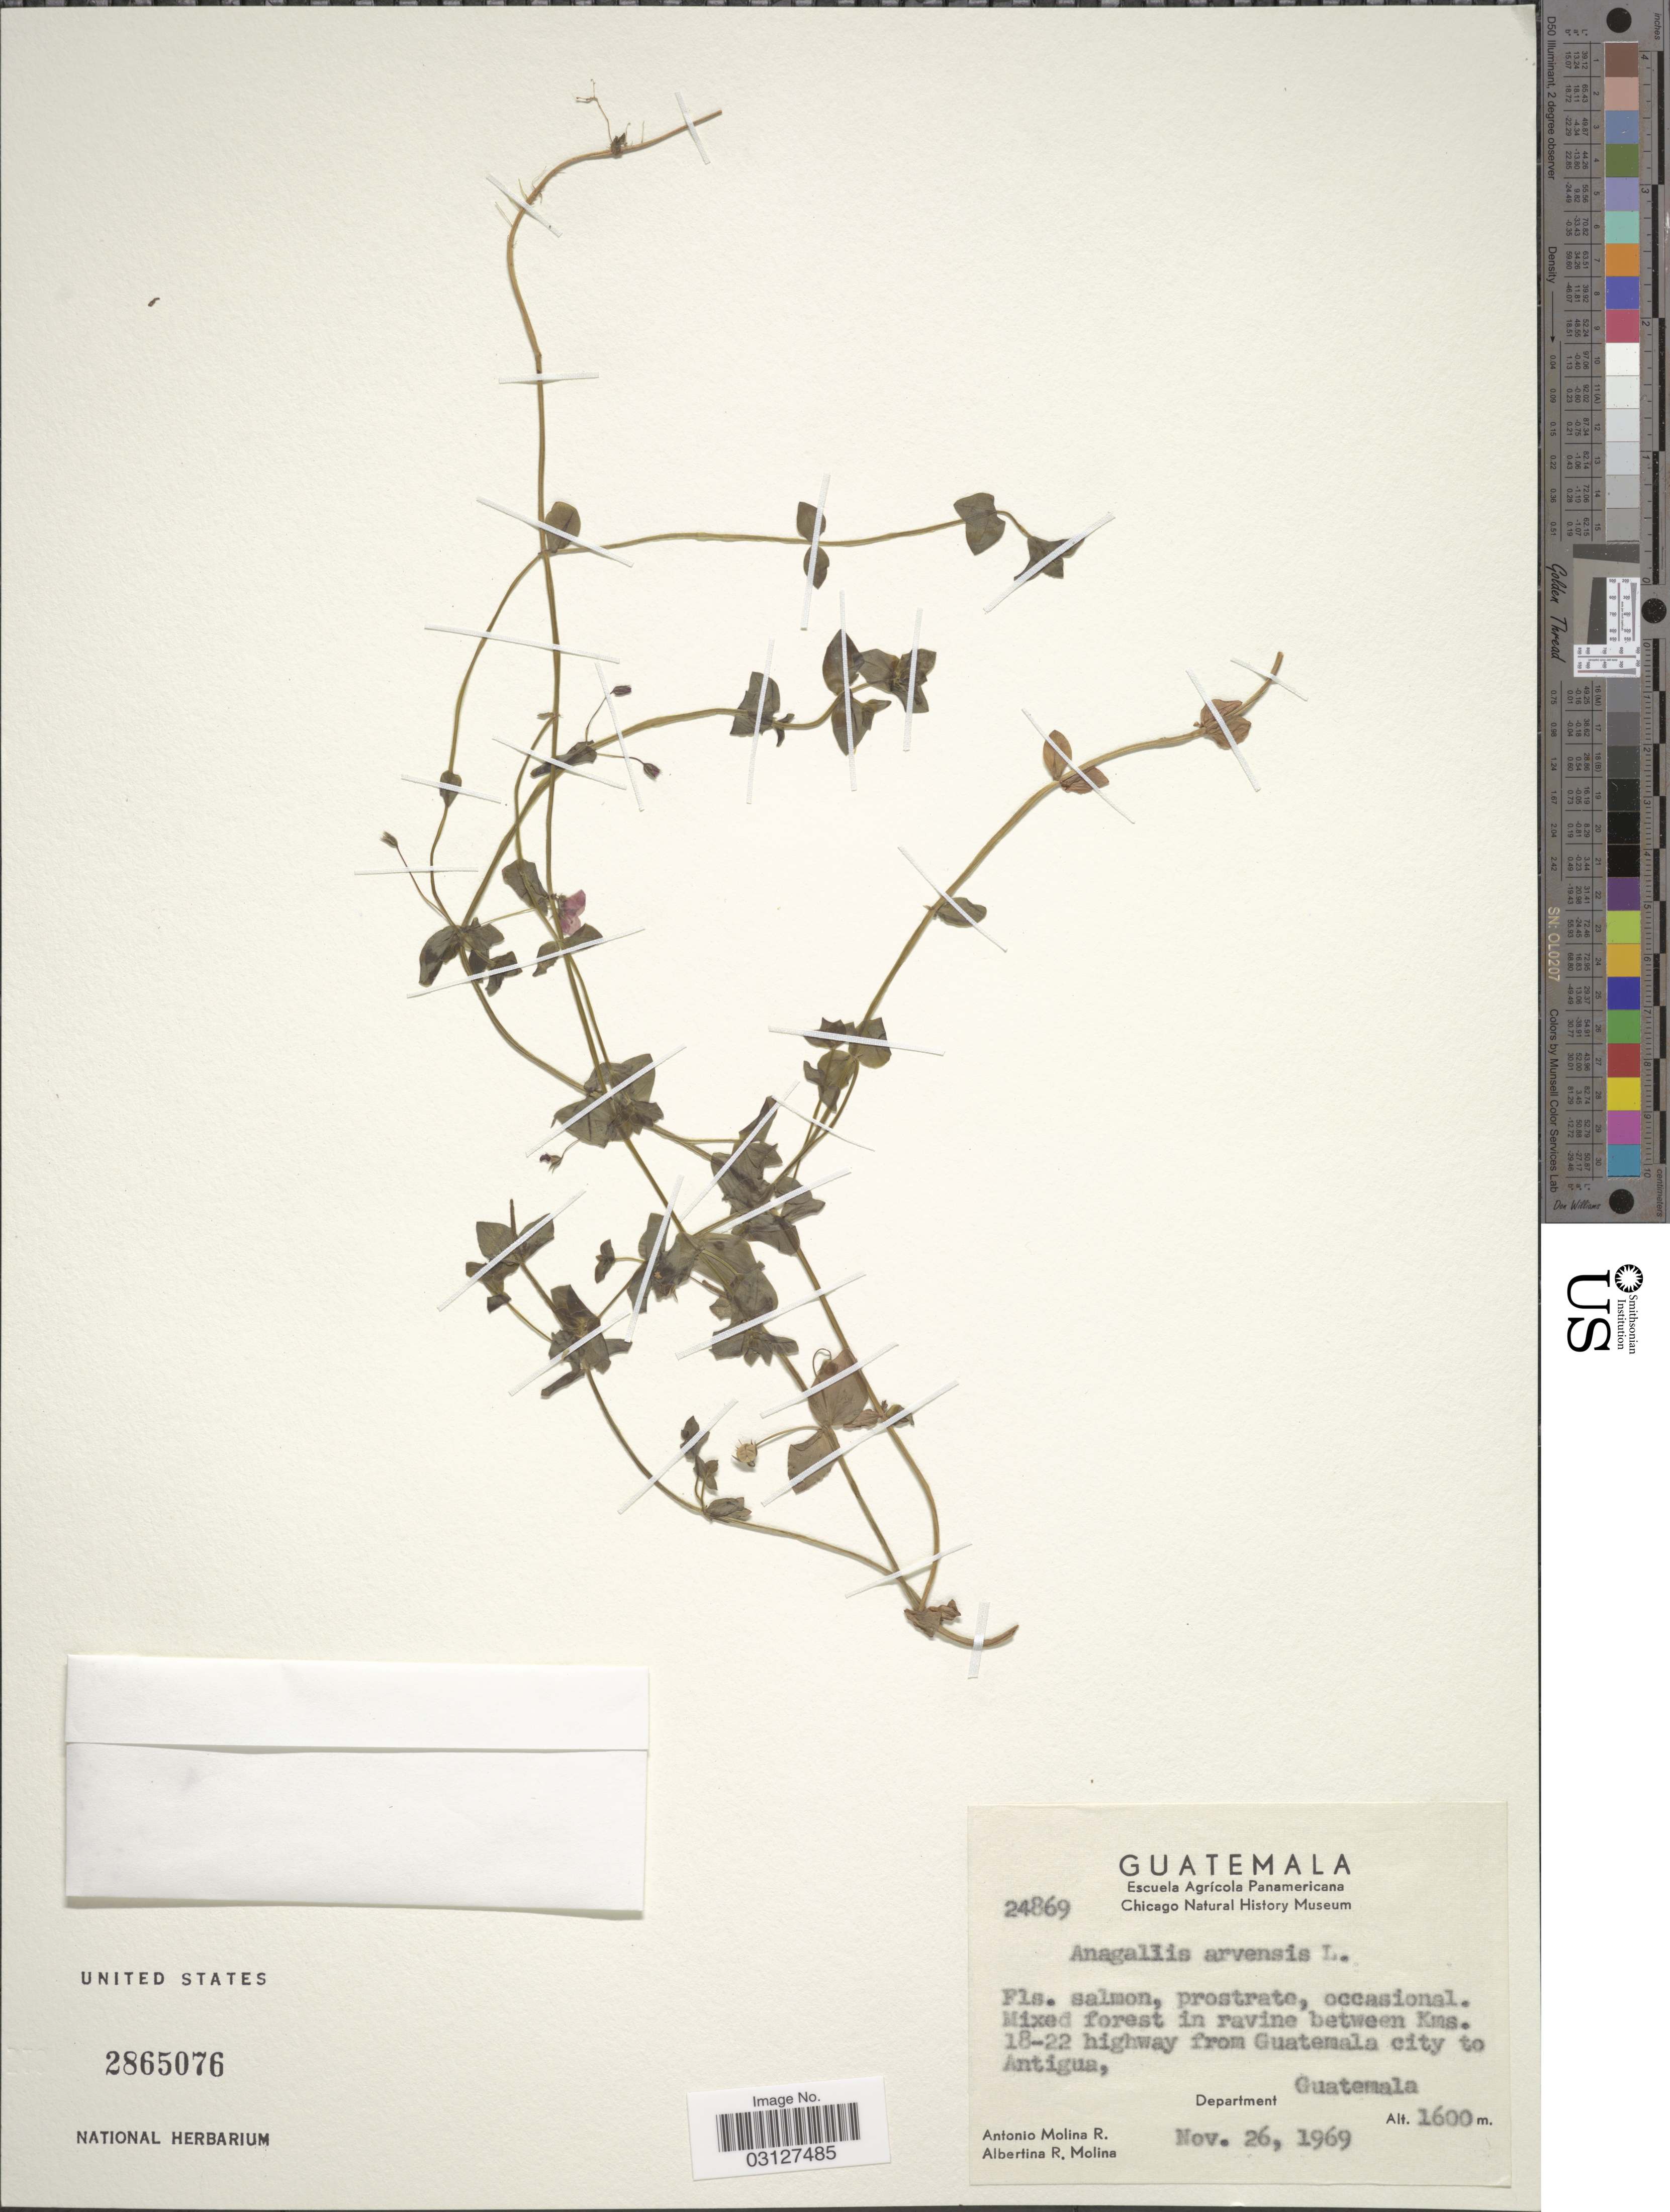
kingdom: Plantae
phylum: Tracheophyta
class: Magnoliopsida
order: Ericales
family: Primulaceae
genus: Anagallis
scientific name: Anagallis arvensis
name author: L.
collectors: A. Molina R. & A. R. Molina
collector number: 24869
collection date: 1969-11-26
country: Guatemala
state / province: Guatemala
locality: Mixed forest in ravine between Kms. 18-22 highway from Guatemala city to Antigua, Departmet Guatemala.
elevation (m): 1600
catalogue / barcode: US 2865076